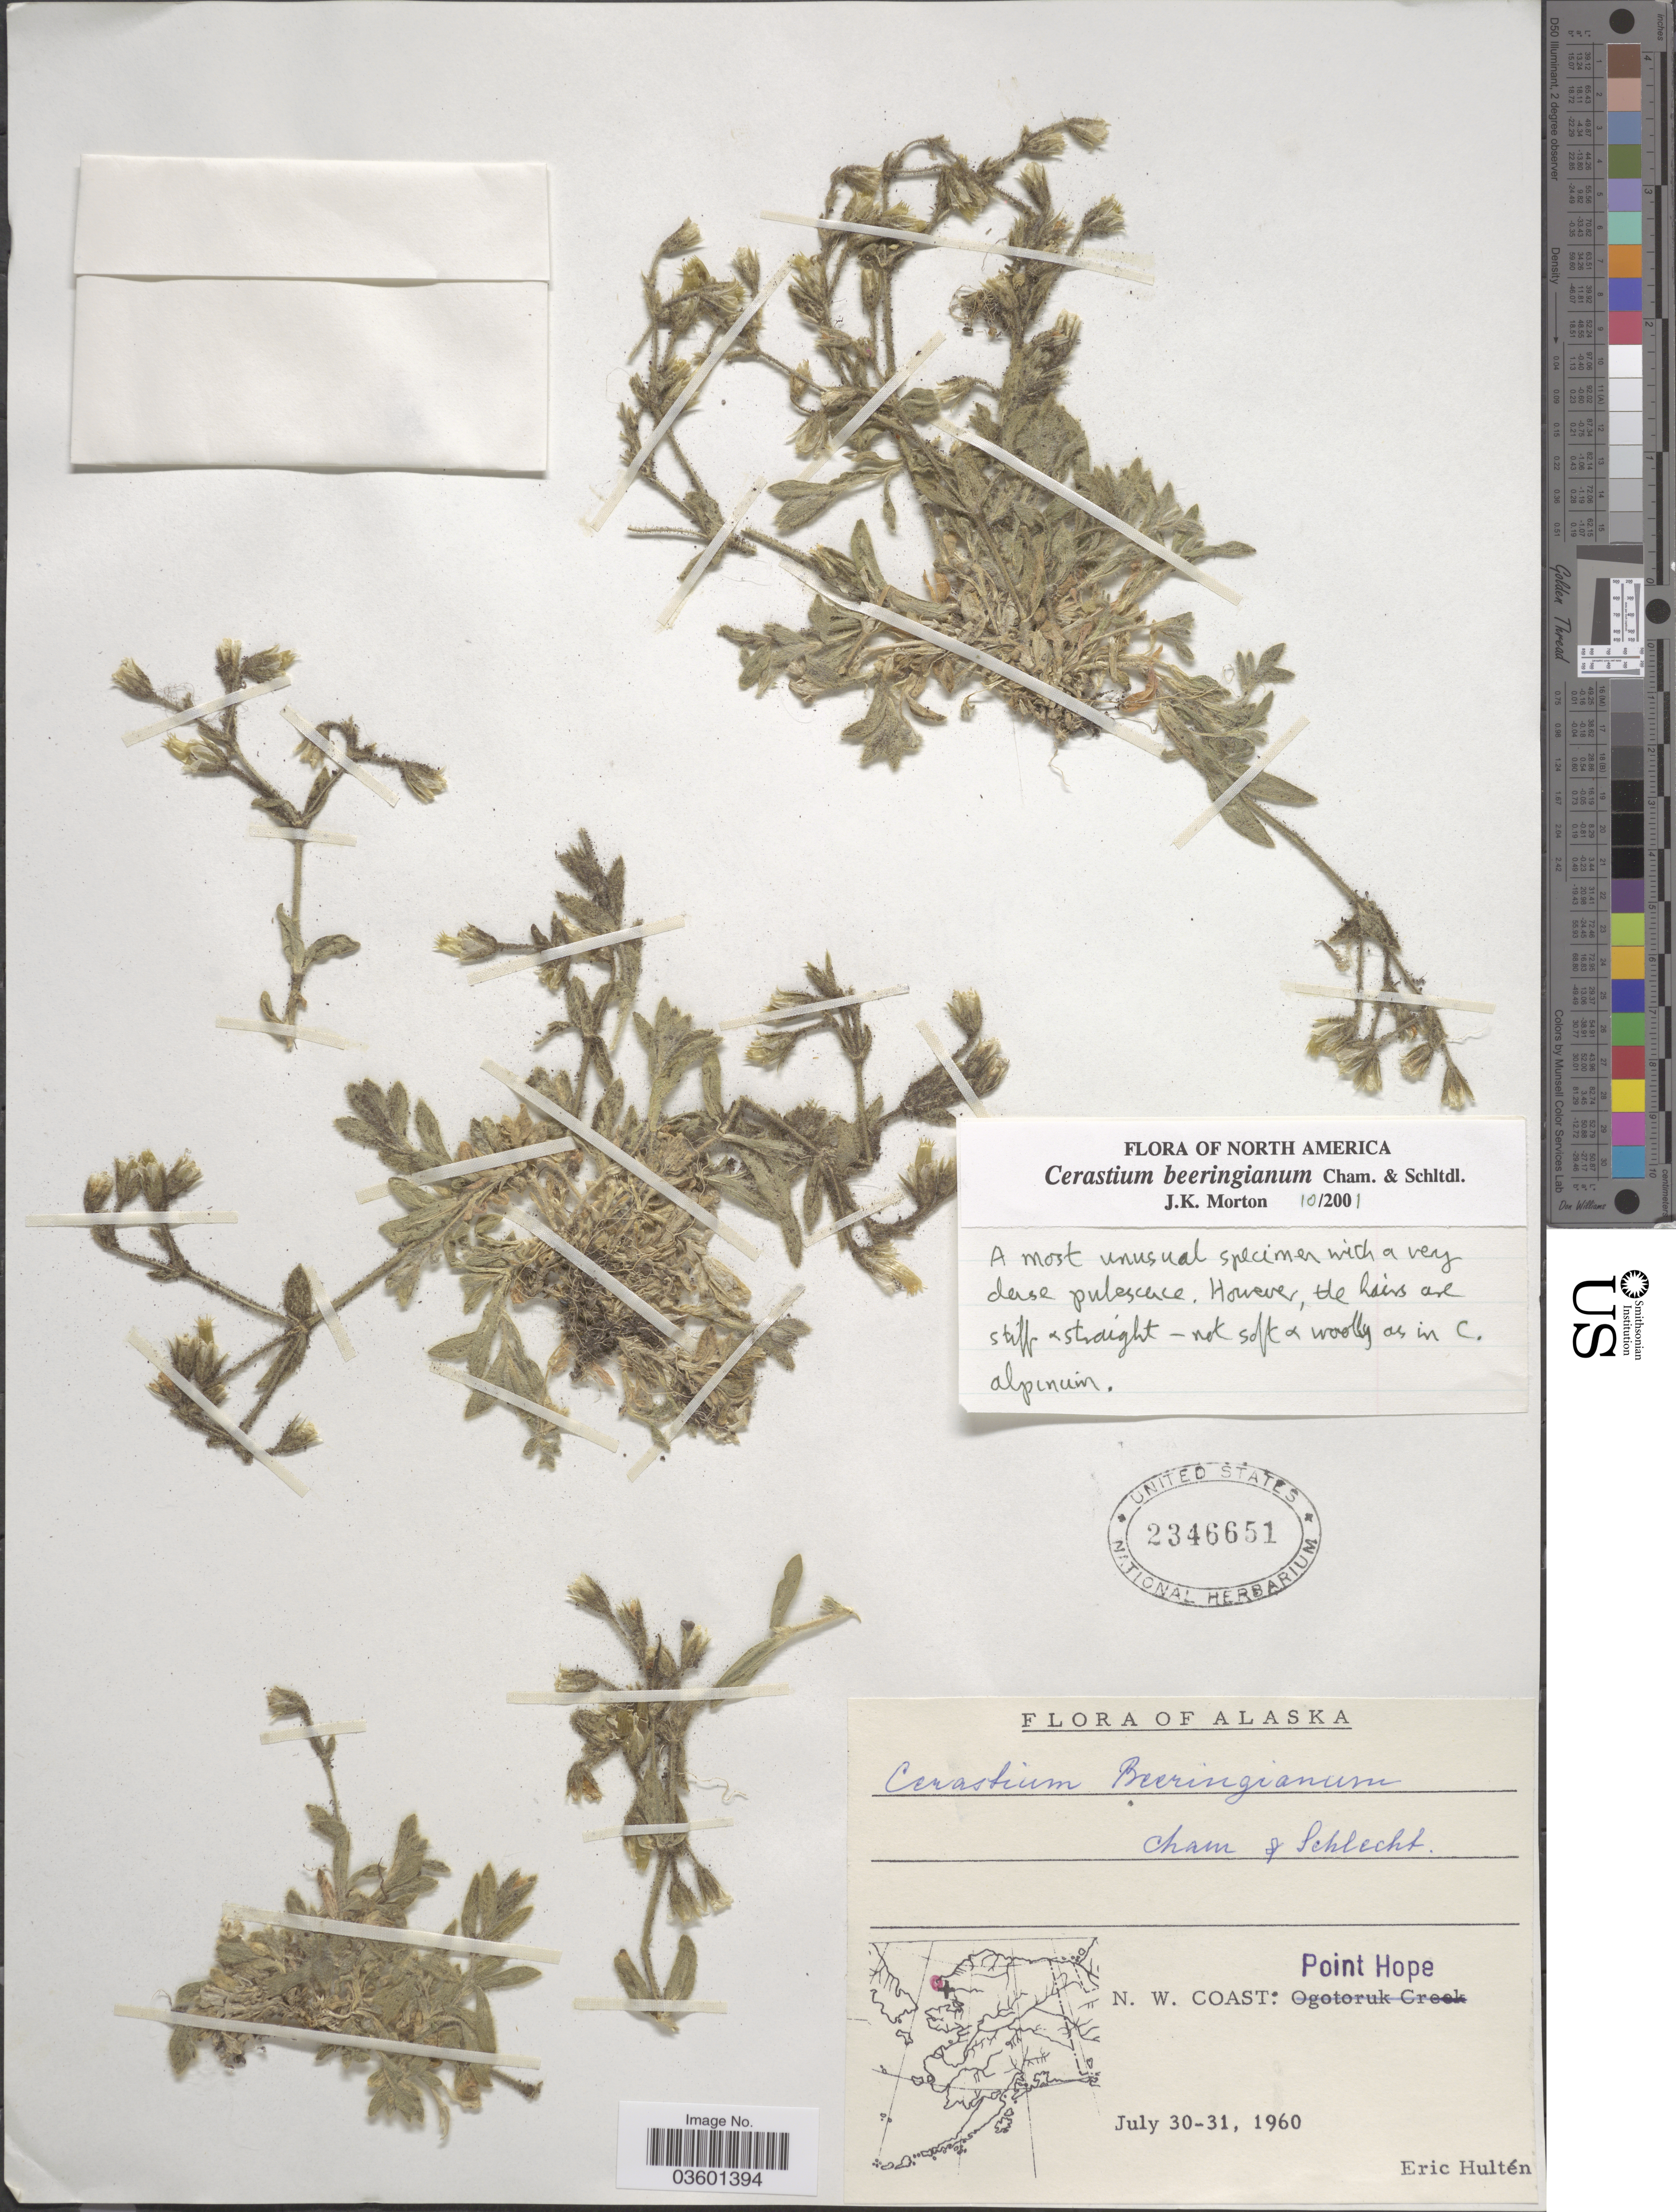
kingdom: Plantae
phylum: Tracheophyta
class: Magnoliopsida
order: Caryophyllales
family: Caryophyllaceae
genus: Cerastium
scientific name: Cerastium beeringianum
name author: Cham. & Schltdl.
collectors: E. G. Hultén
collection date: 1960-07-30/1960-07-31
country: United States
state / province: Alaska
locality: N. W. Coast: Point Hope.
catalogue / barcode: US 2346651